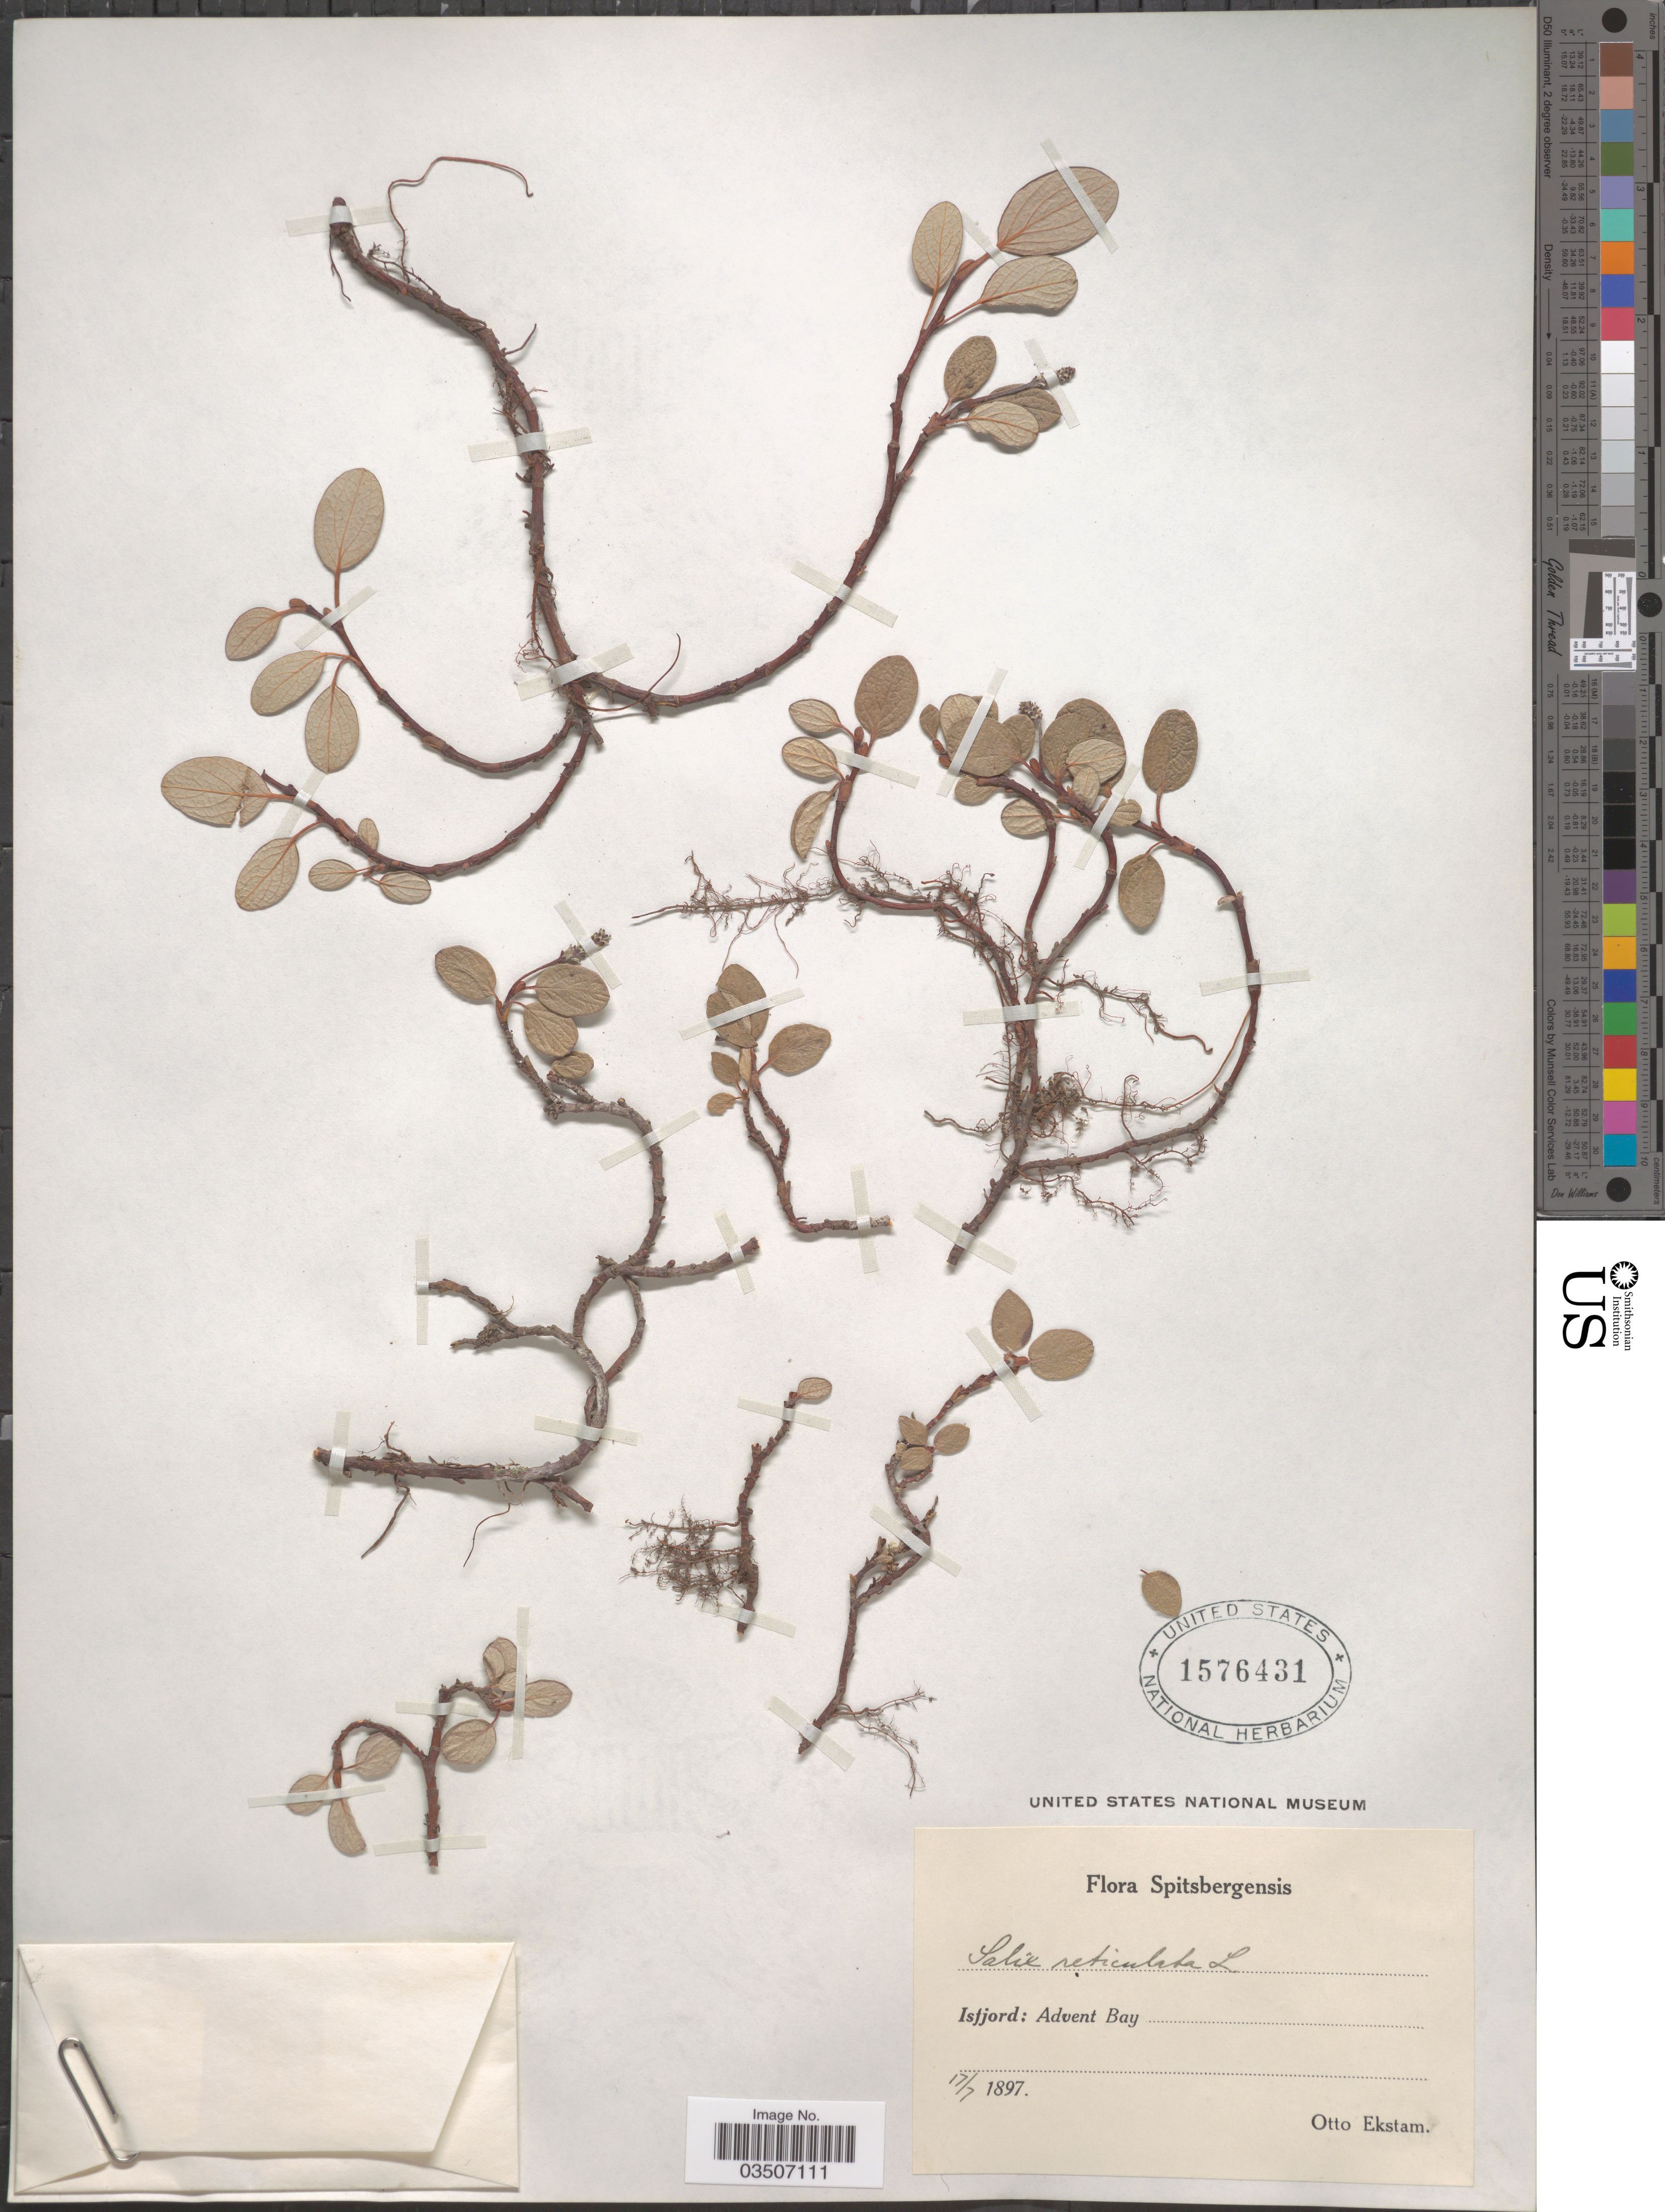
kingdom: Plantae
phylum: Tracheophyta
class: Magnoliopsida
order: Malpighiales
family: Salicaceae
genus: Salix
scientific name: Salix reticulata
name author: L.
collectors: O. Ekstam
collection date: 1897-07-17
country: Norway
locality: Spitsbergensis, Isfjord: Advent Bay.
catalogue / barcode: US 1576431